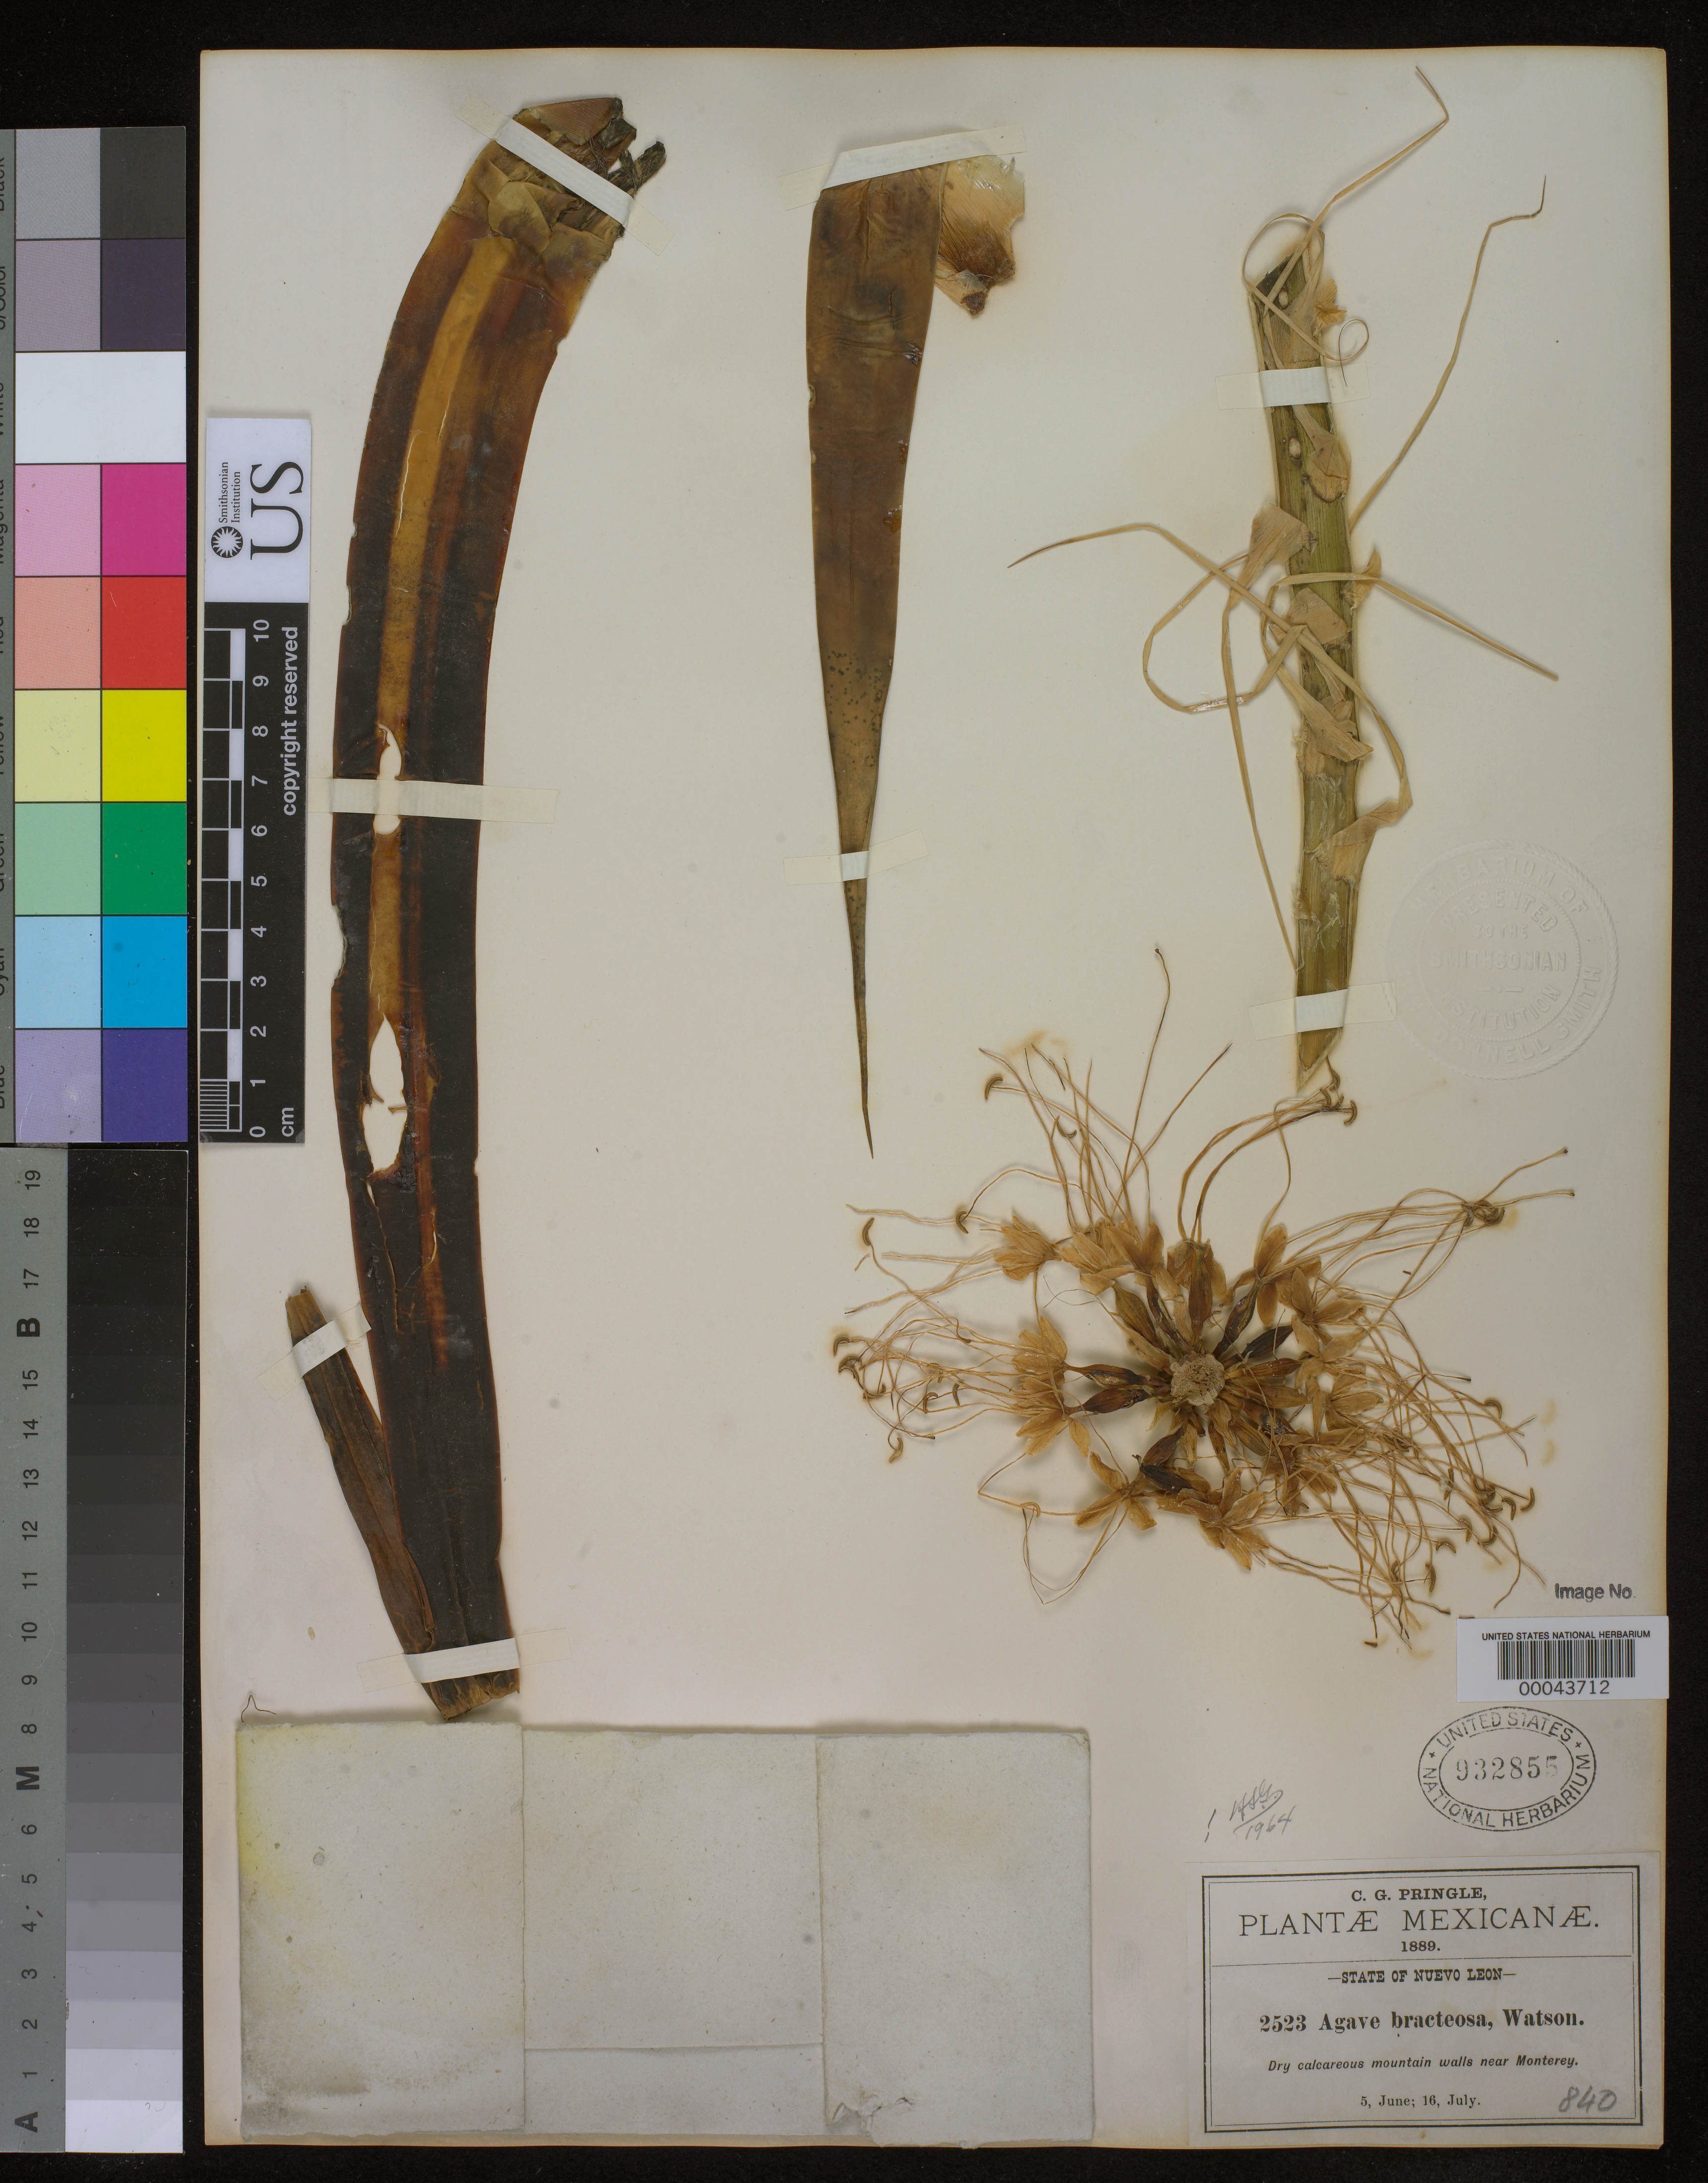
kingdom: Plantae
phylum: Tracheophyta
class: Liliopsida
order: Asparagales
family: Asparagaceae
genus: Agave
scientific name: Agave bracteosa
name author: S. Watson ex Engelm.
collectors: C. G. Pringle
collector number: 2523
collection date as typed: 05 Jun 1889 and 16 Jul 1889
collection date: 1889-06-05,1889-07-16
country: Mexico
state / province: Nuevo León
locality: Near monterey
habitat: Dry calcareous mountain walls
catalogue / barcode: US 932855